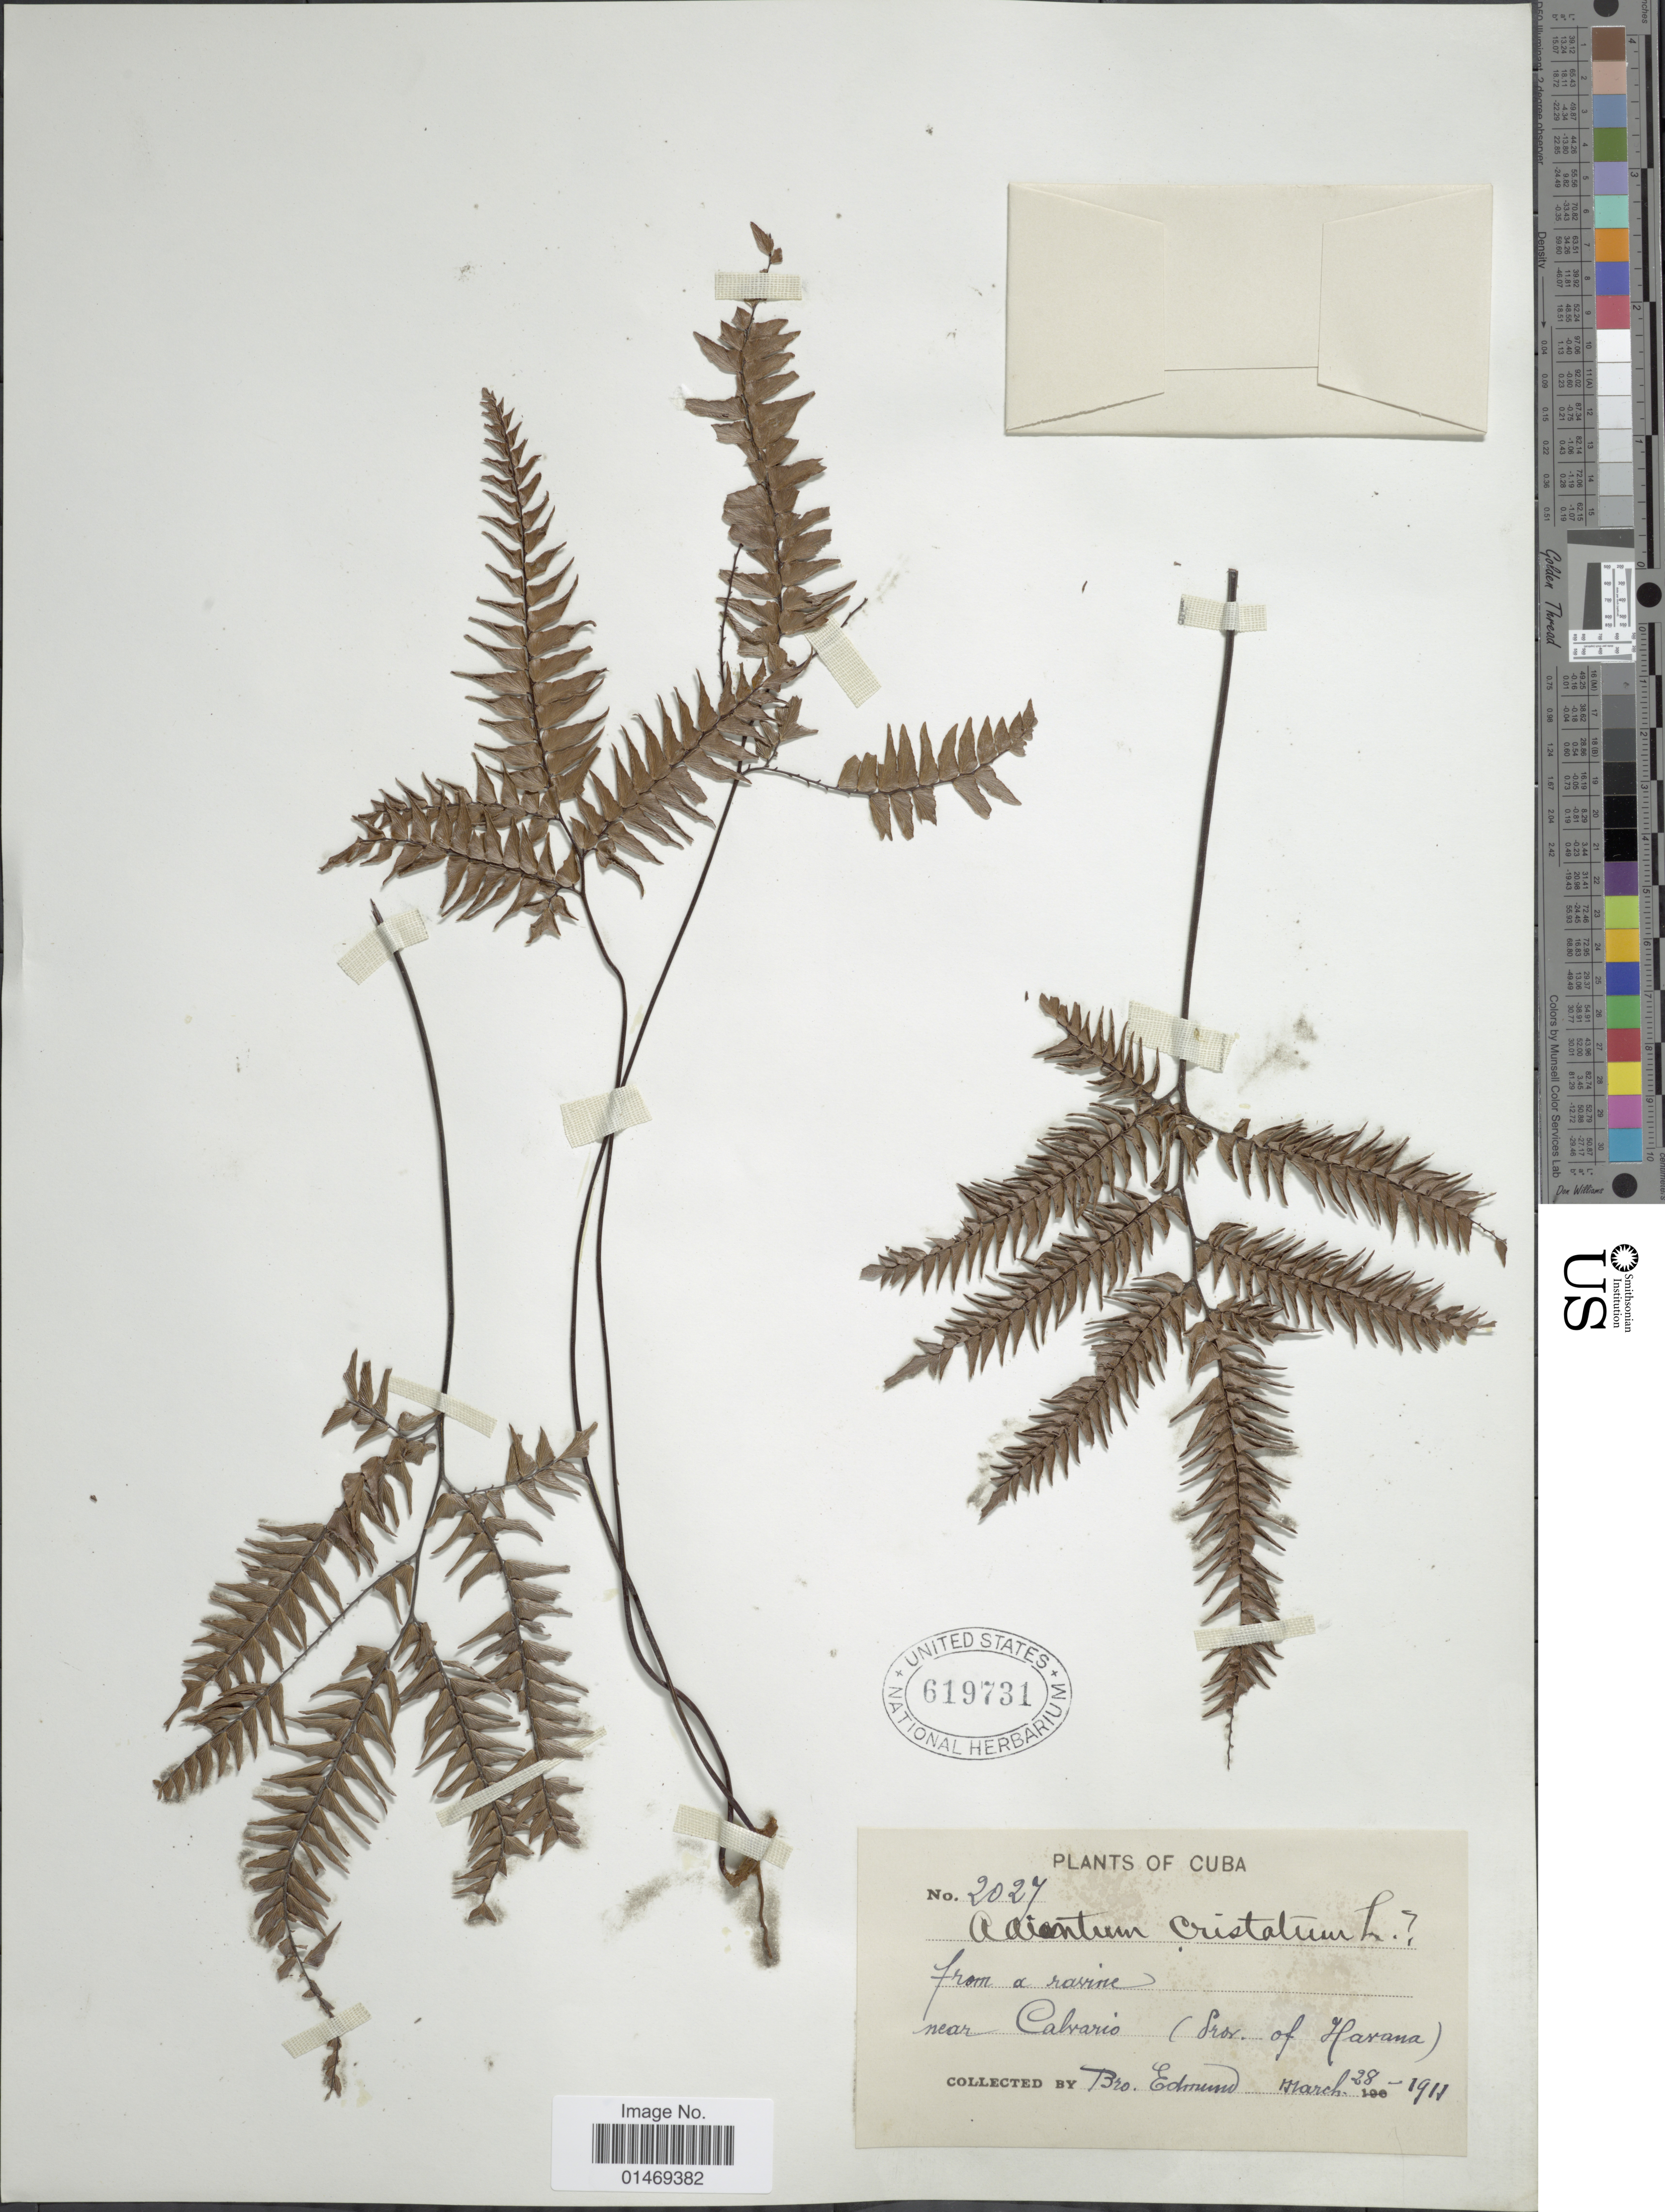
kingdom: Plantae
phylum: Tracheophyta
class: Polypodiopsida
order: Polypodiales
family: Pteridaceae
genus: Adiantum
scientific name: Adiantum pyramidale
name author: (L.) Willd.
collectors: B. Edmund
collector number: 2027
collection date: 1911-03-28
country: Cuba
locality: From a ravine, near Calvario (Prov. of Havana)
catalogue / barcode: US 619731